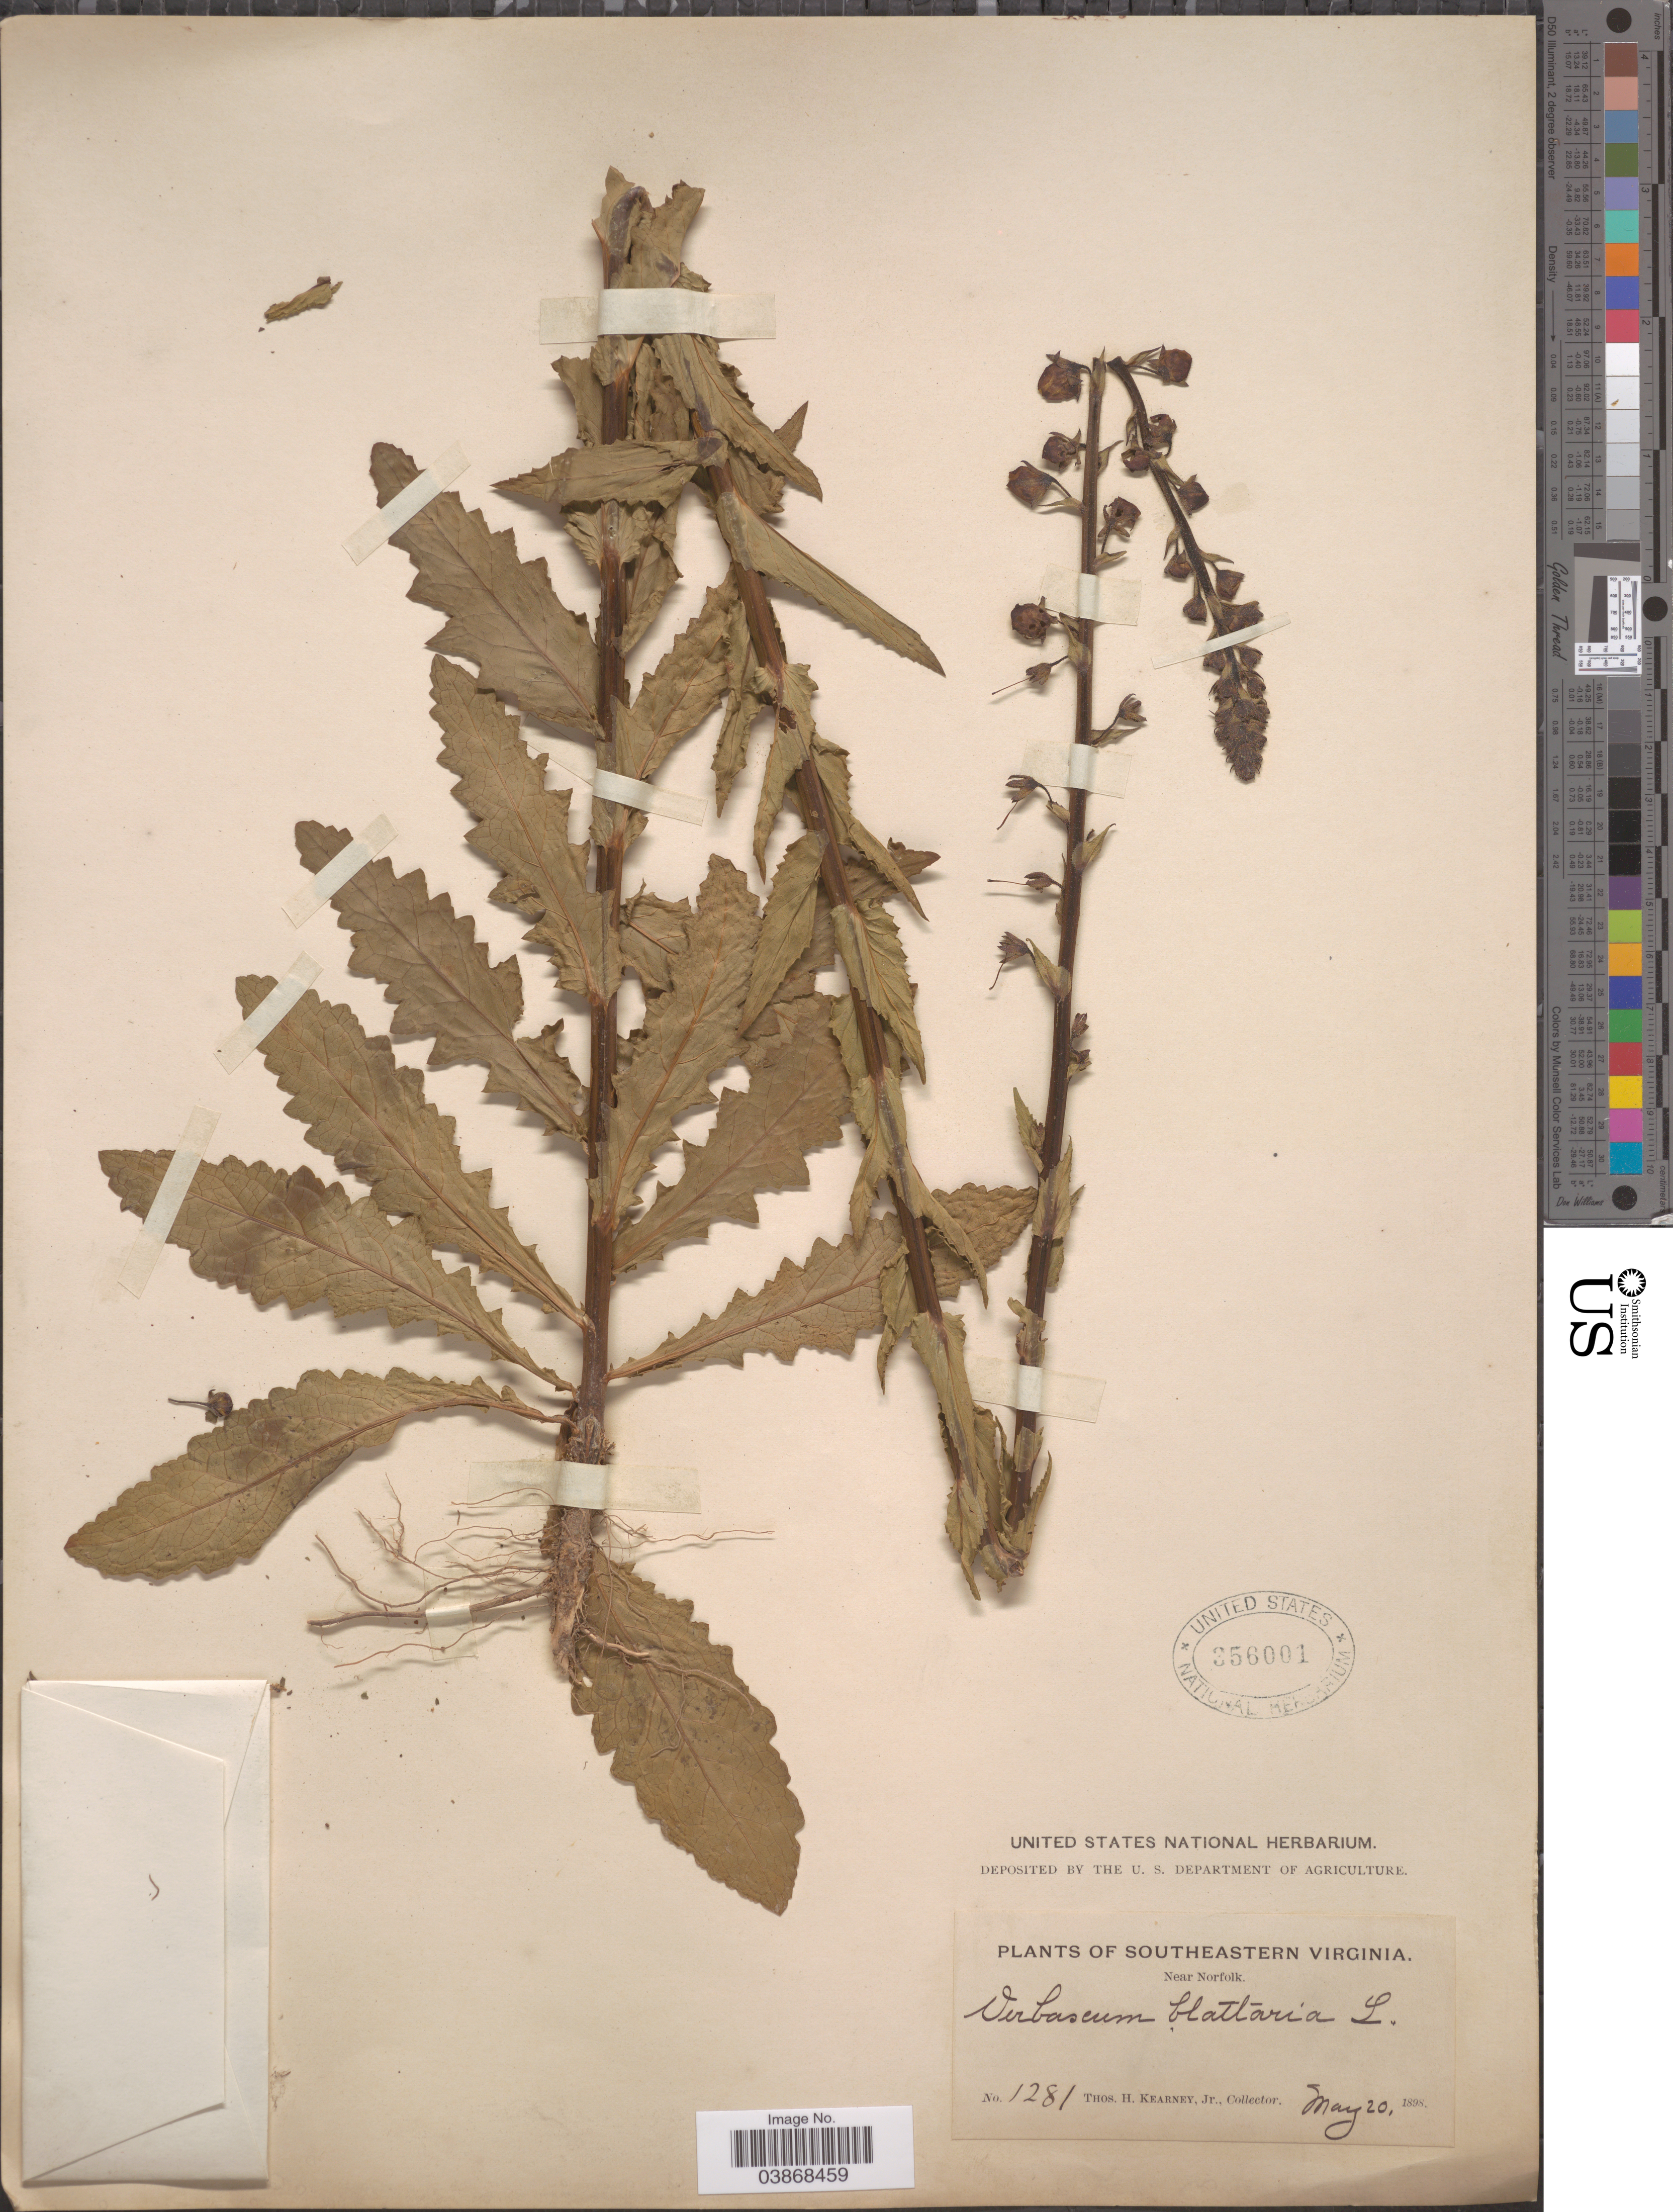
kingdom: Plantae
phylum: Tracheophyta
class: Magnoliopsida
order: Lamiales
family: Scrophulariaceae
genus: Verbascum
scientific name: Verbascum blattaria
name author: L.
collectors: T. H. Kearney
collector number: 1281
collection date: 1898-05-20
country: United States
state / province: Virginia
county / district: City of Norfolk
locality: Southeastern Virginia. Near Norfolk.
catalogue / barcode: US 356001